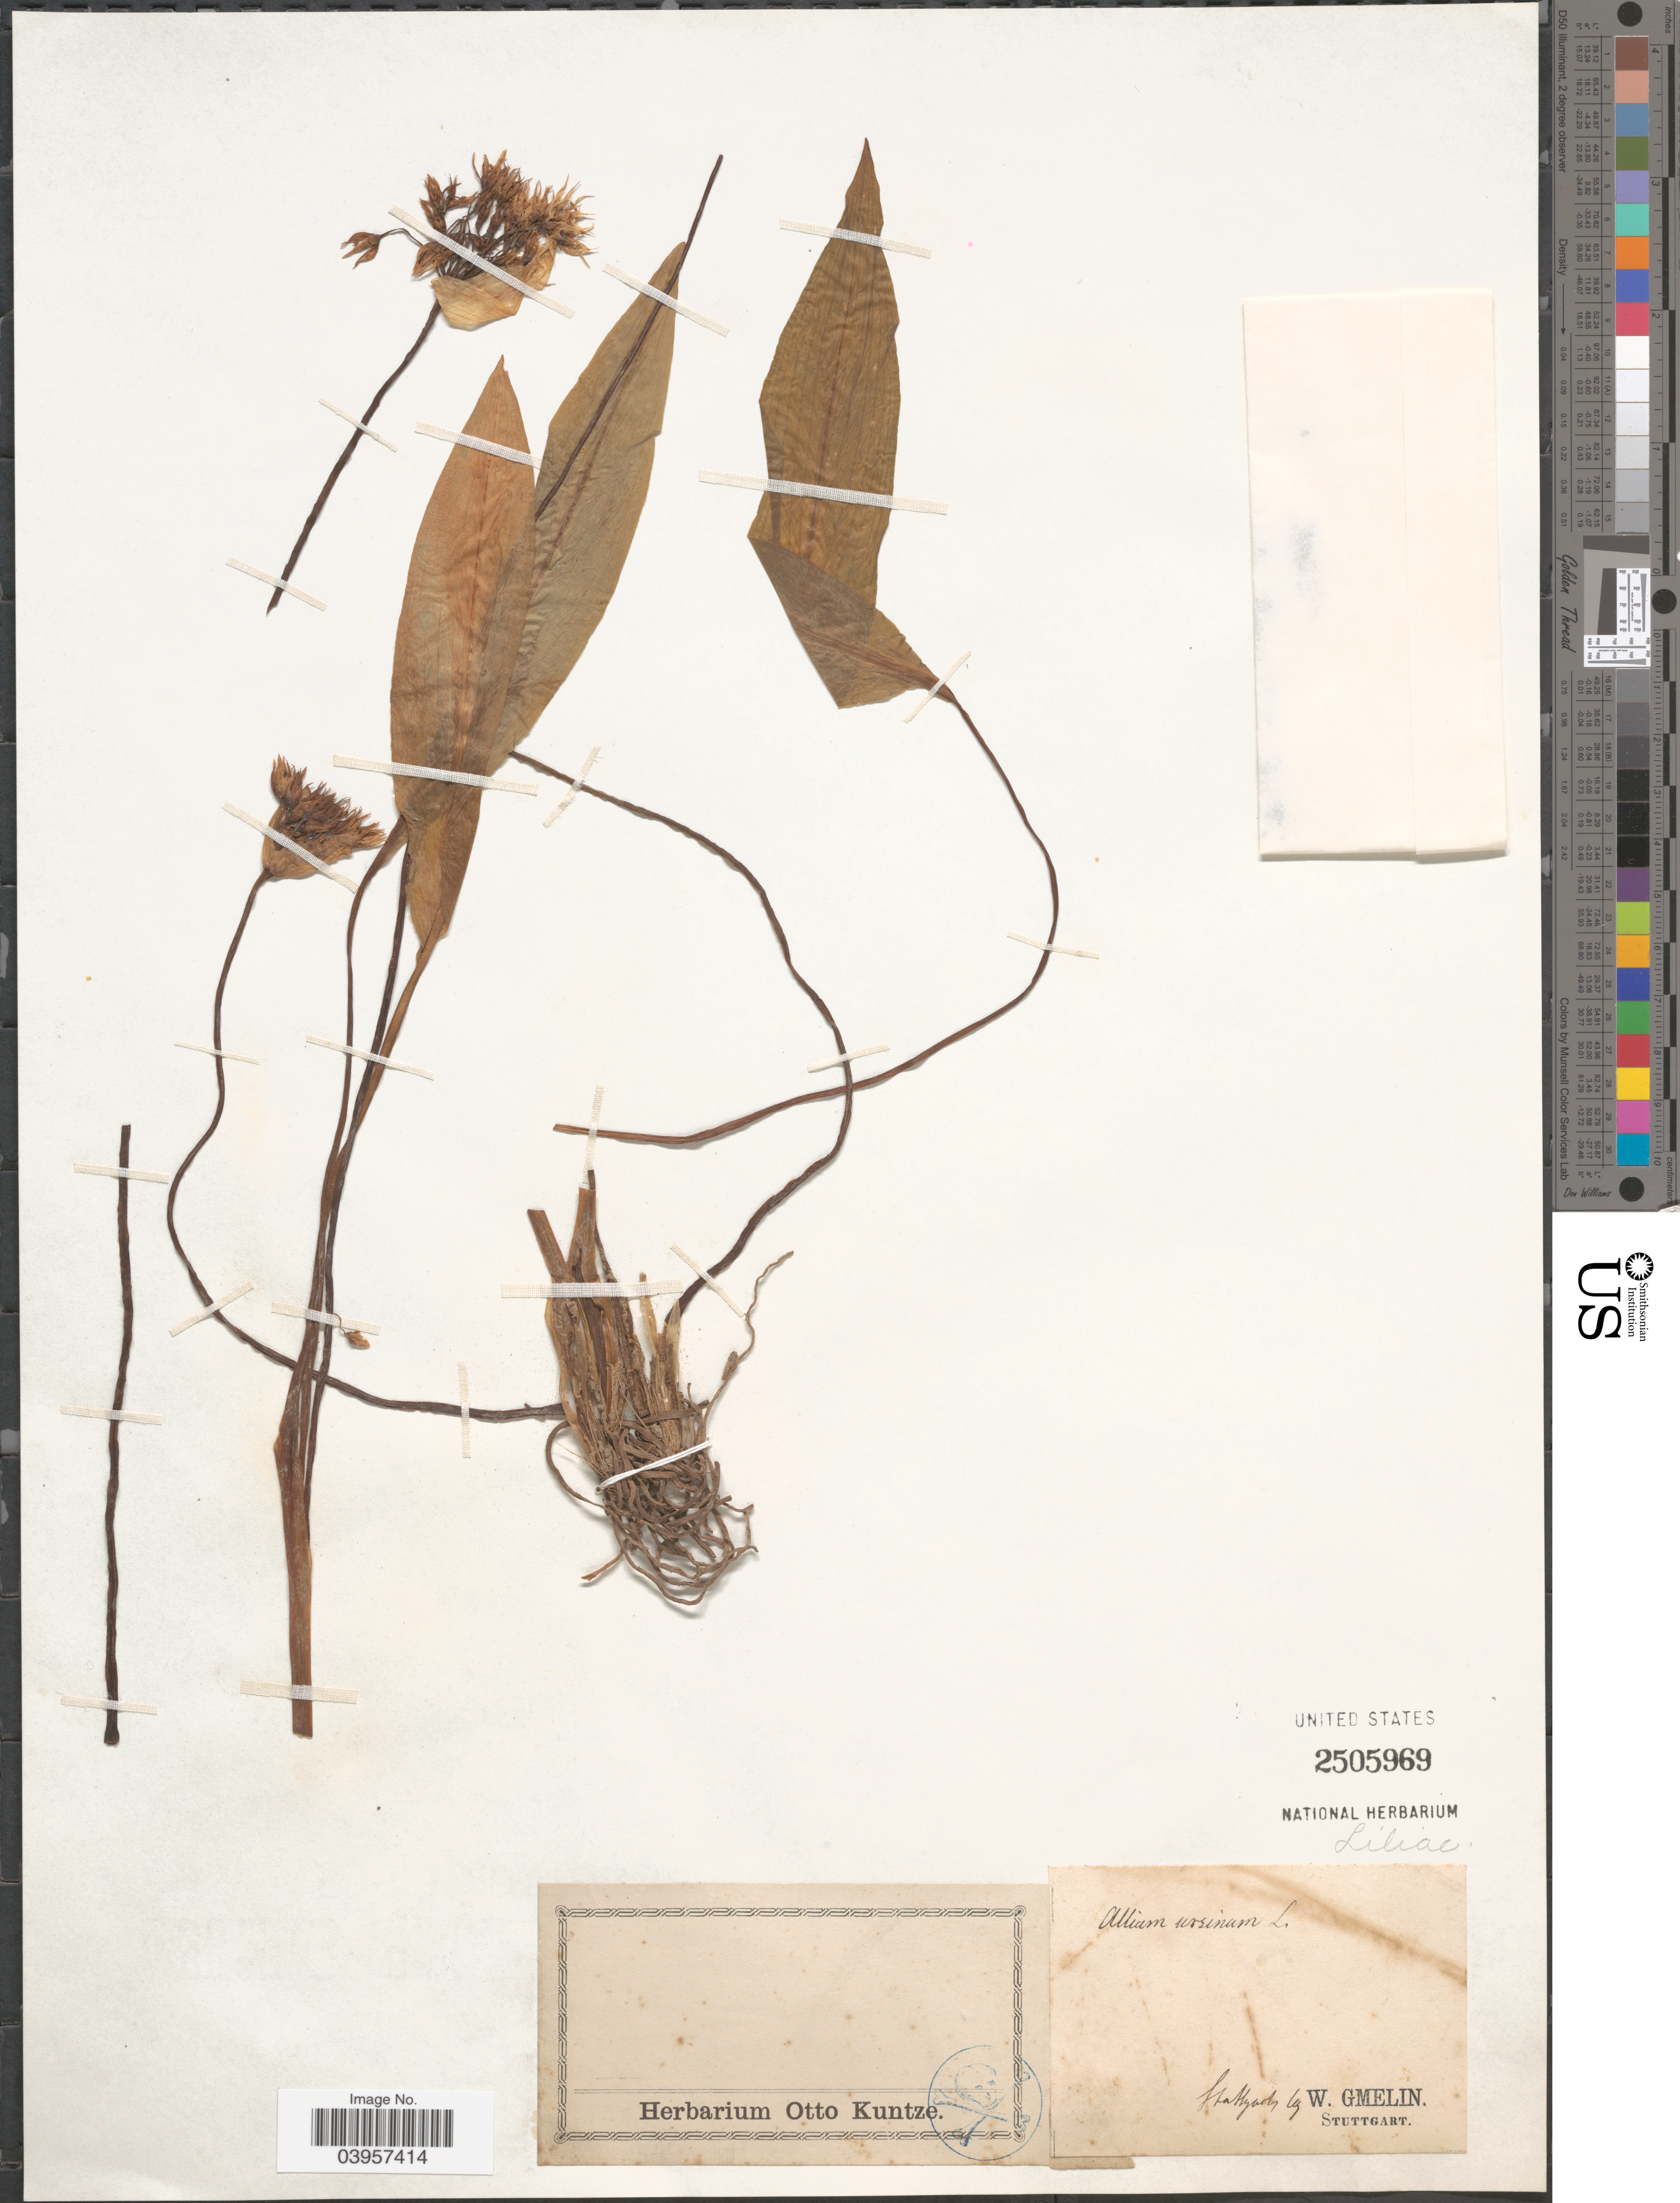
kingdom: Plantae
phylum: Tracheophyta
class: Liliopsida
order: Asparagales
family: Amaryllidaceae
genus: Allium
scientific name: Allium ursinum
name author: L.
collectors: W. Gmelin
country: Germany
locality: Stuttgart.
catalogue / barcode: US 2505969